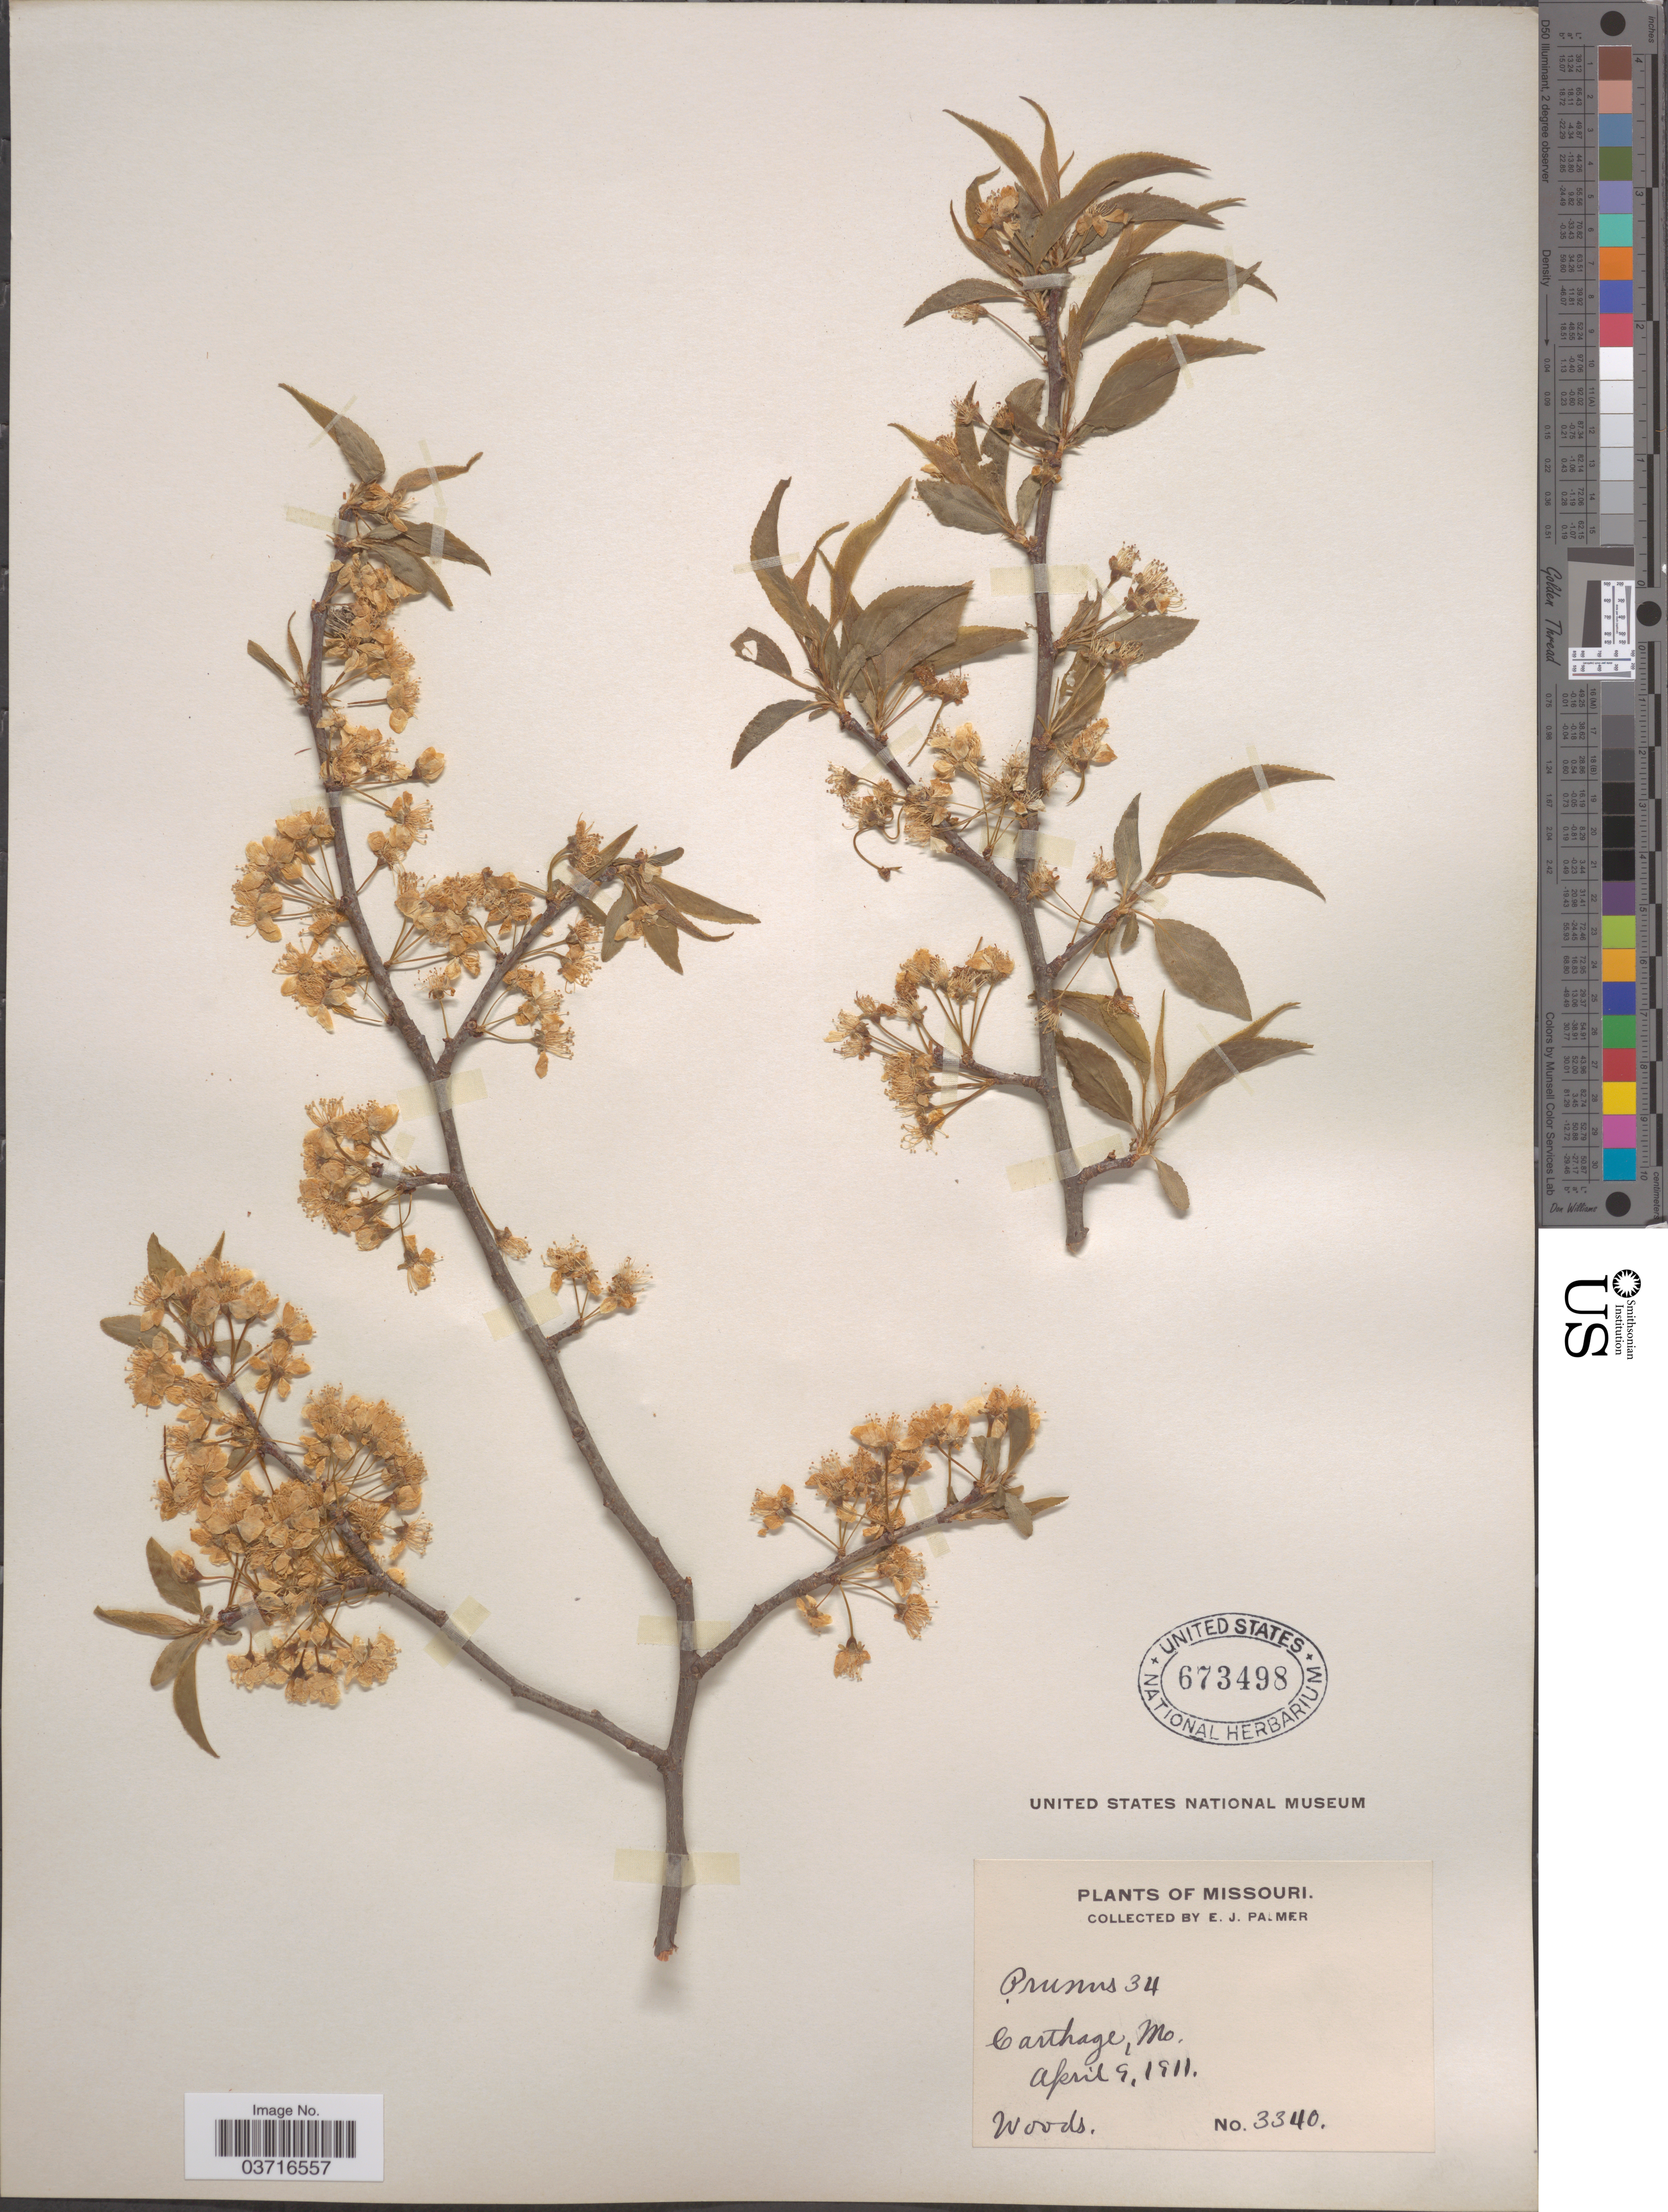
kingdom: Plantae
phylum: Tracheophyta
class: Magnoliopsida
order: Rosales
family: Rosaceae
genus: Prunus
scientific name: Prunus sp.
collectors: E. J. Palmer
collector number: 3340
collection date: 1911-04-09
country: United States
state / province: Missouri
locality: Carthage.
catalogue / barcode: US 673498